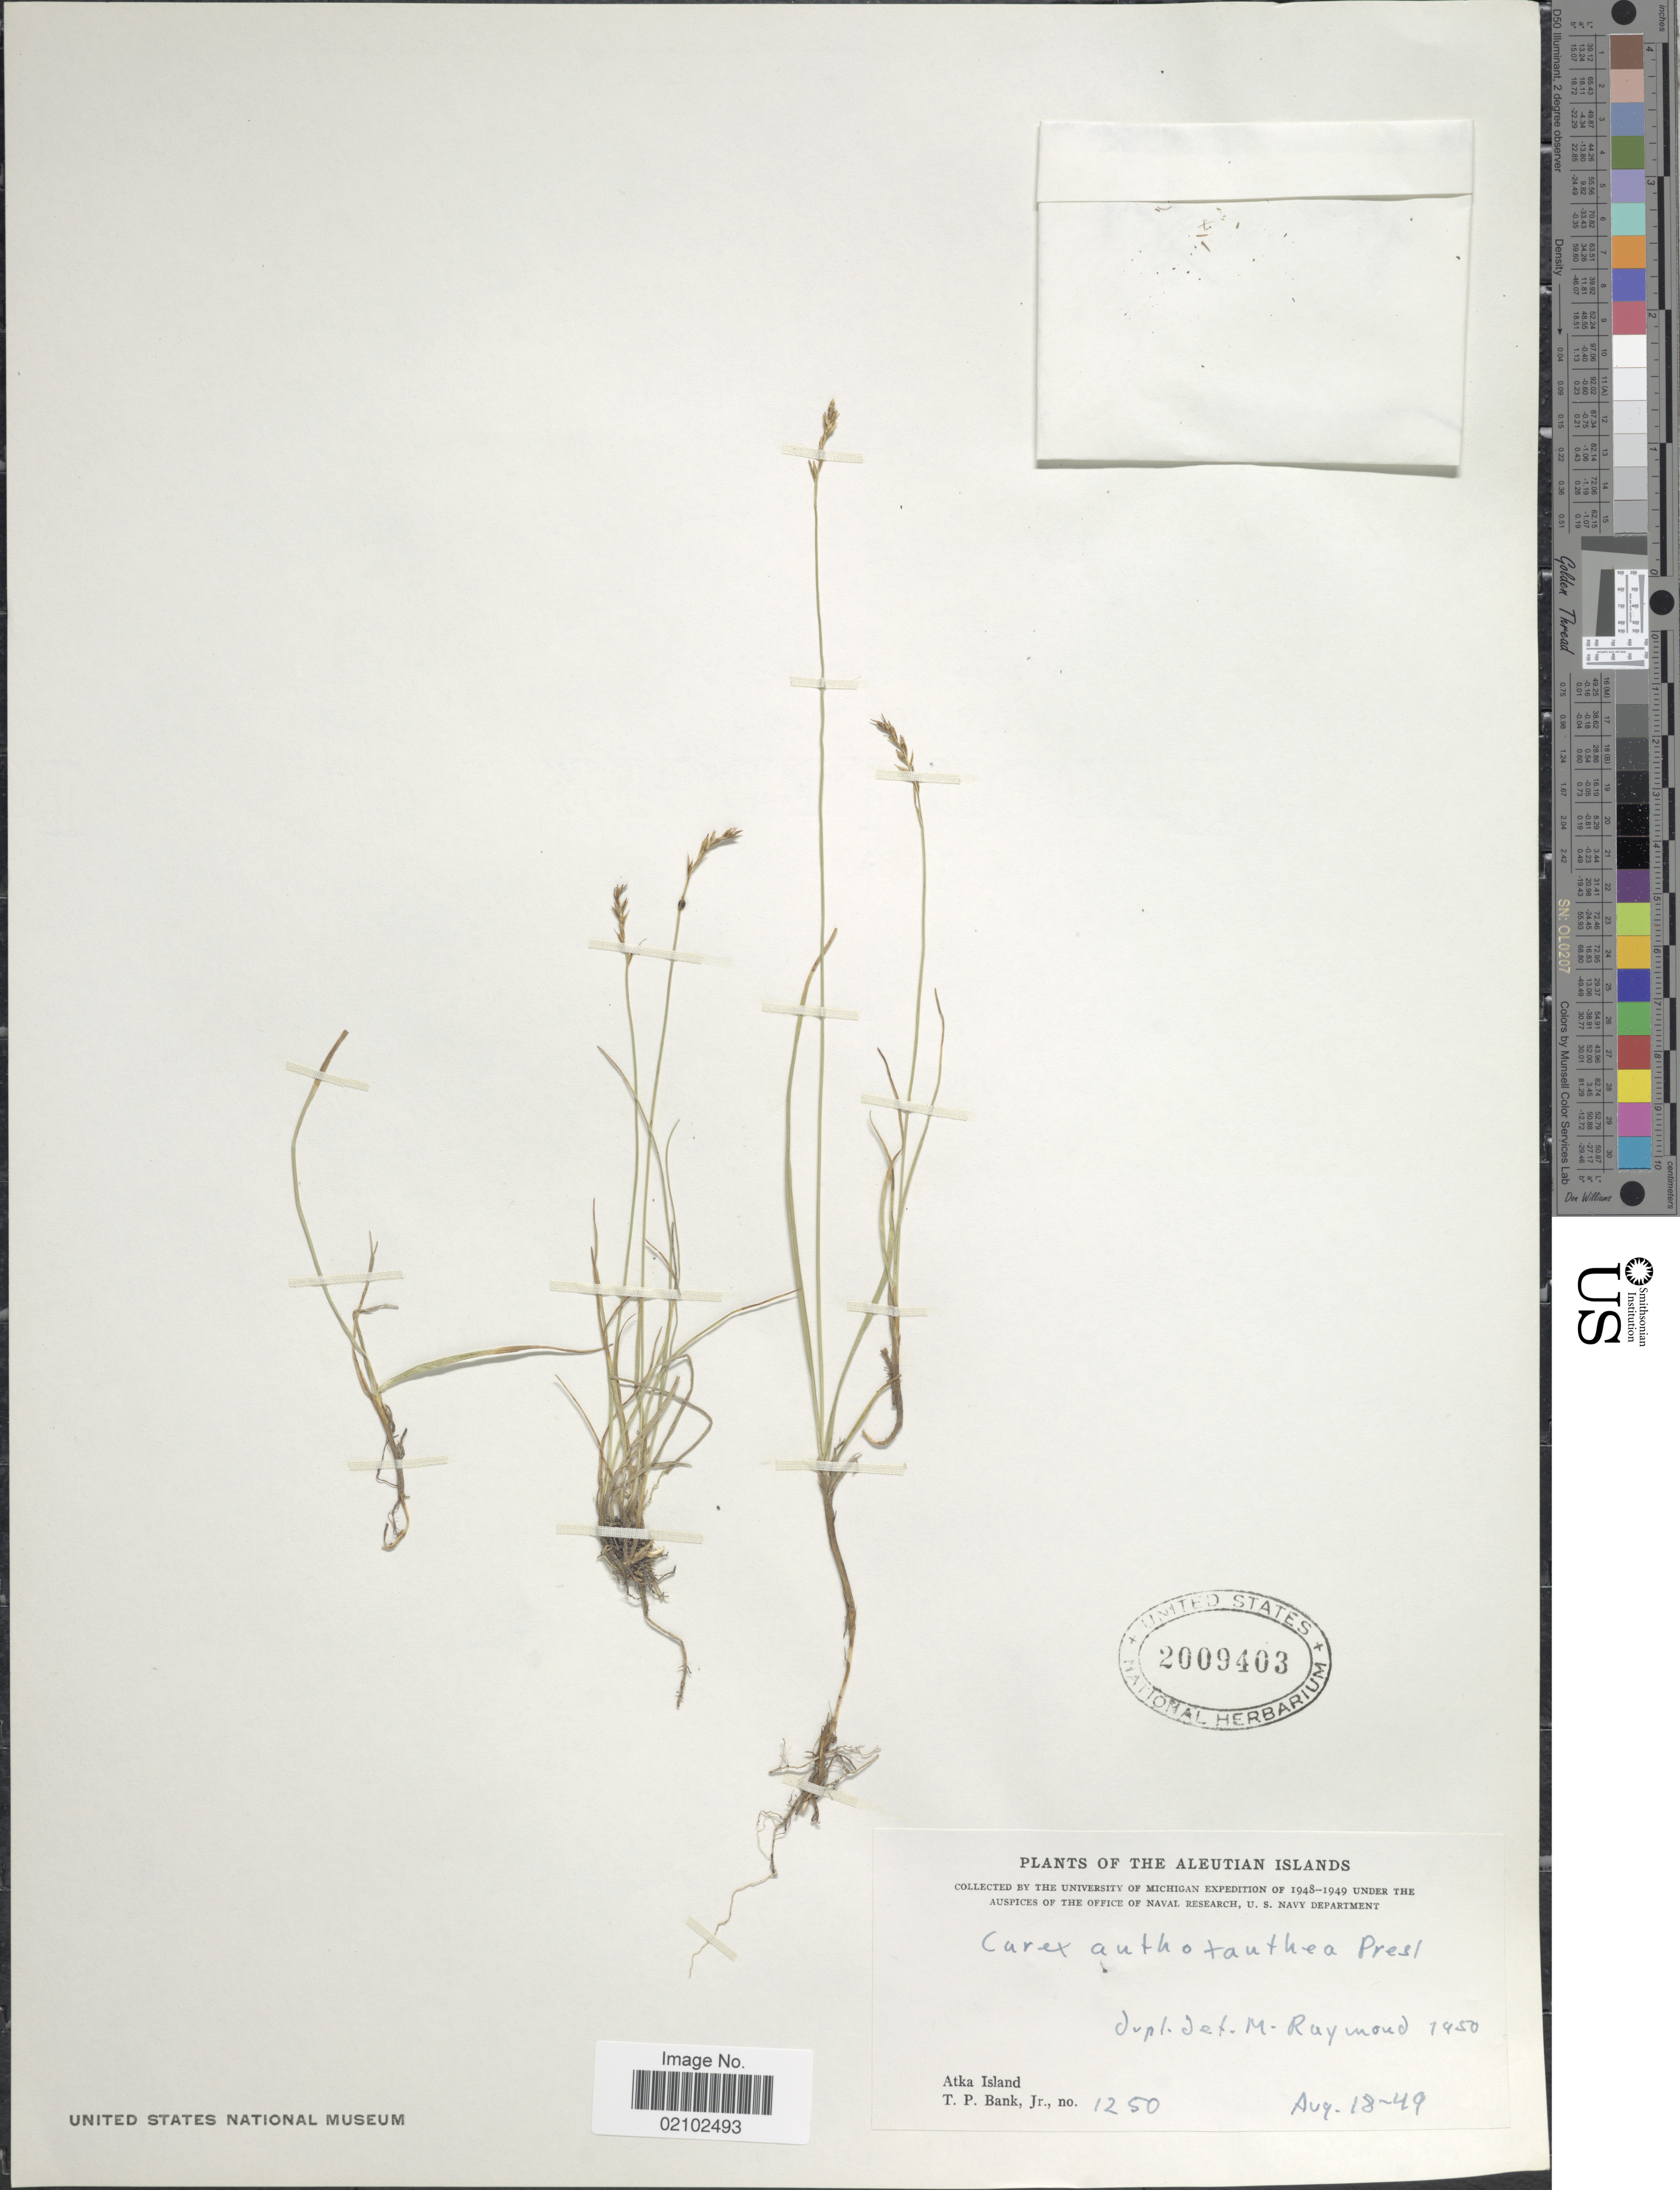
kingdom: Plantae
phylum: Tracheophyta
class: Liliopsida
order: Poales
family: Cyperaceae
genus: Carex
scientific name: Carex anthoxanthea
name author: J. Presl & C. Presl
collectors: T. Bank Jr.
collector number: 1250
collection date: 1949-08-18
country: United States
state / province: Alaska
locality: The Aleutian Islands, Atka Island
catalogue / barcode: US 2009403